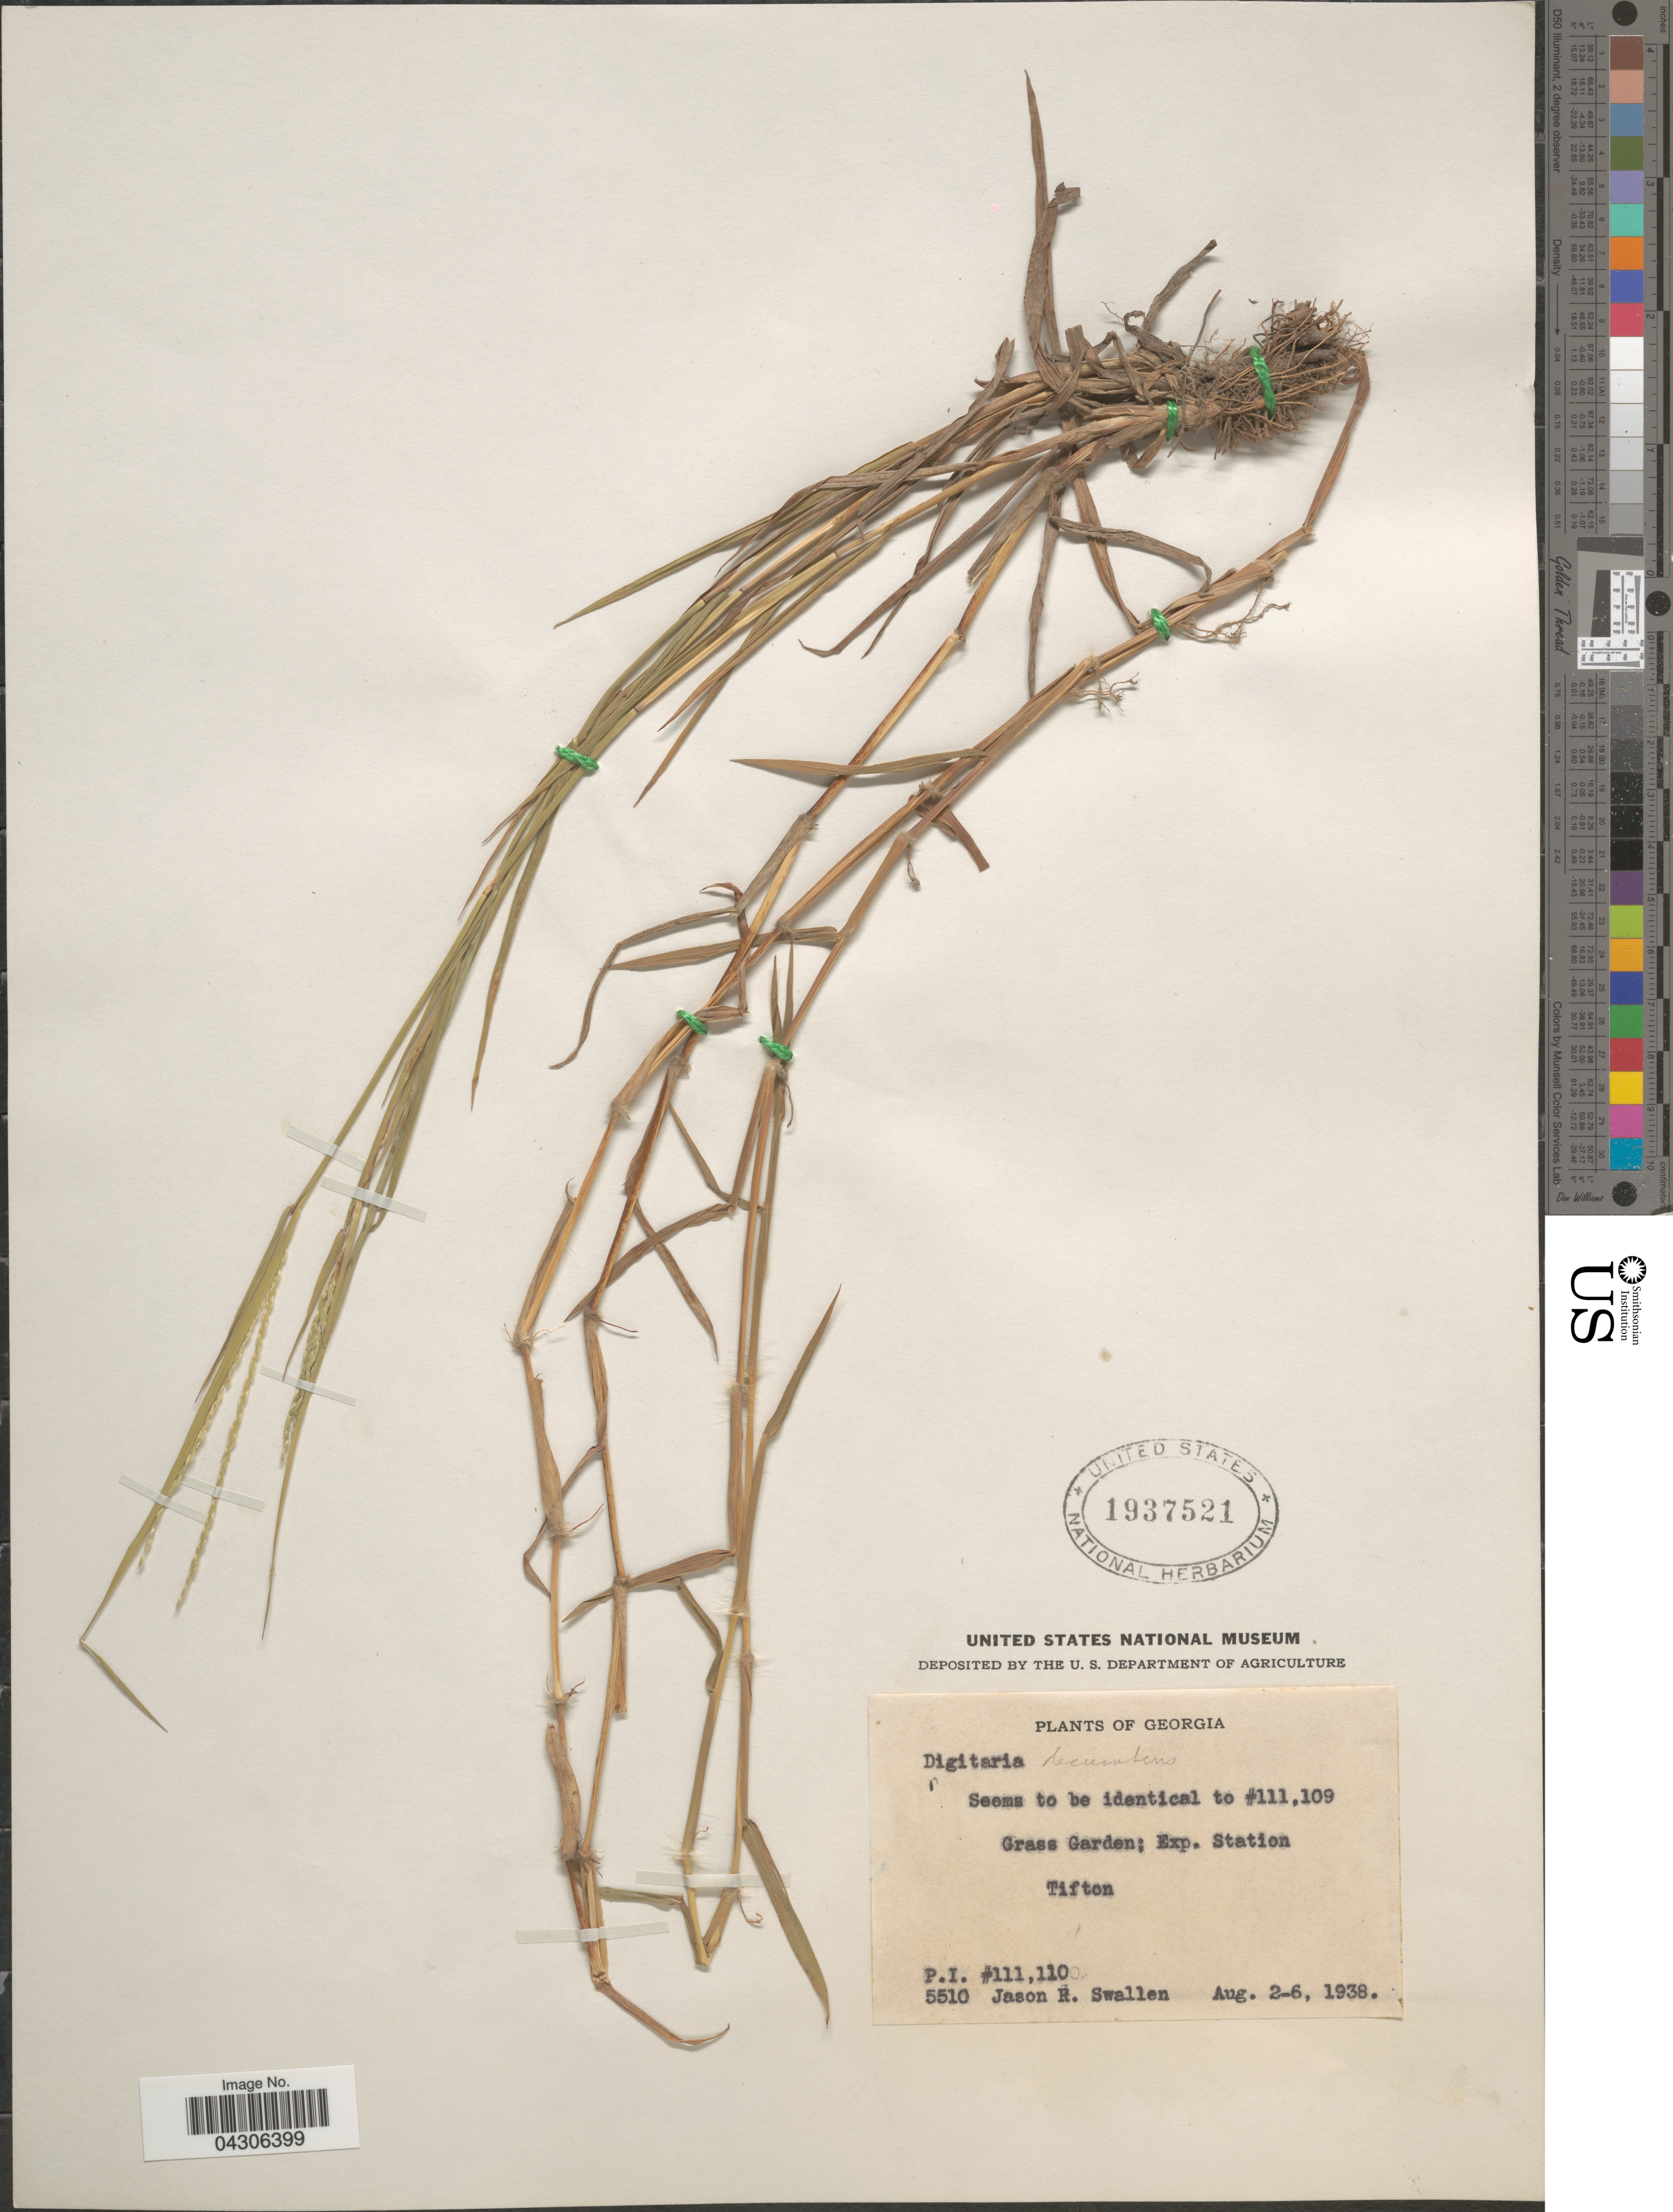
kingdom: Plantae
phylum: Tracheophyta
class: Liliopsida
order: Poales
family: Poaceae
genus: Digitaria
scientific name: Digitaria decumbens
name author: Stent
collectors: J. R. Swallen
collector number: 5510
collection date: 1938-08-02/1938-08-06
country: United States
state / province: Georgia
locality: Grass Garden; Exp. Station. Tifton.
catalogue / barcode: US 1937521